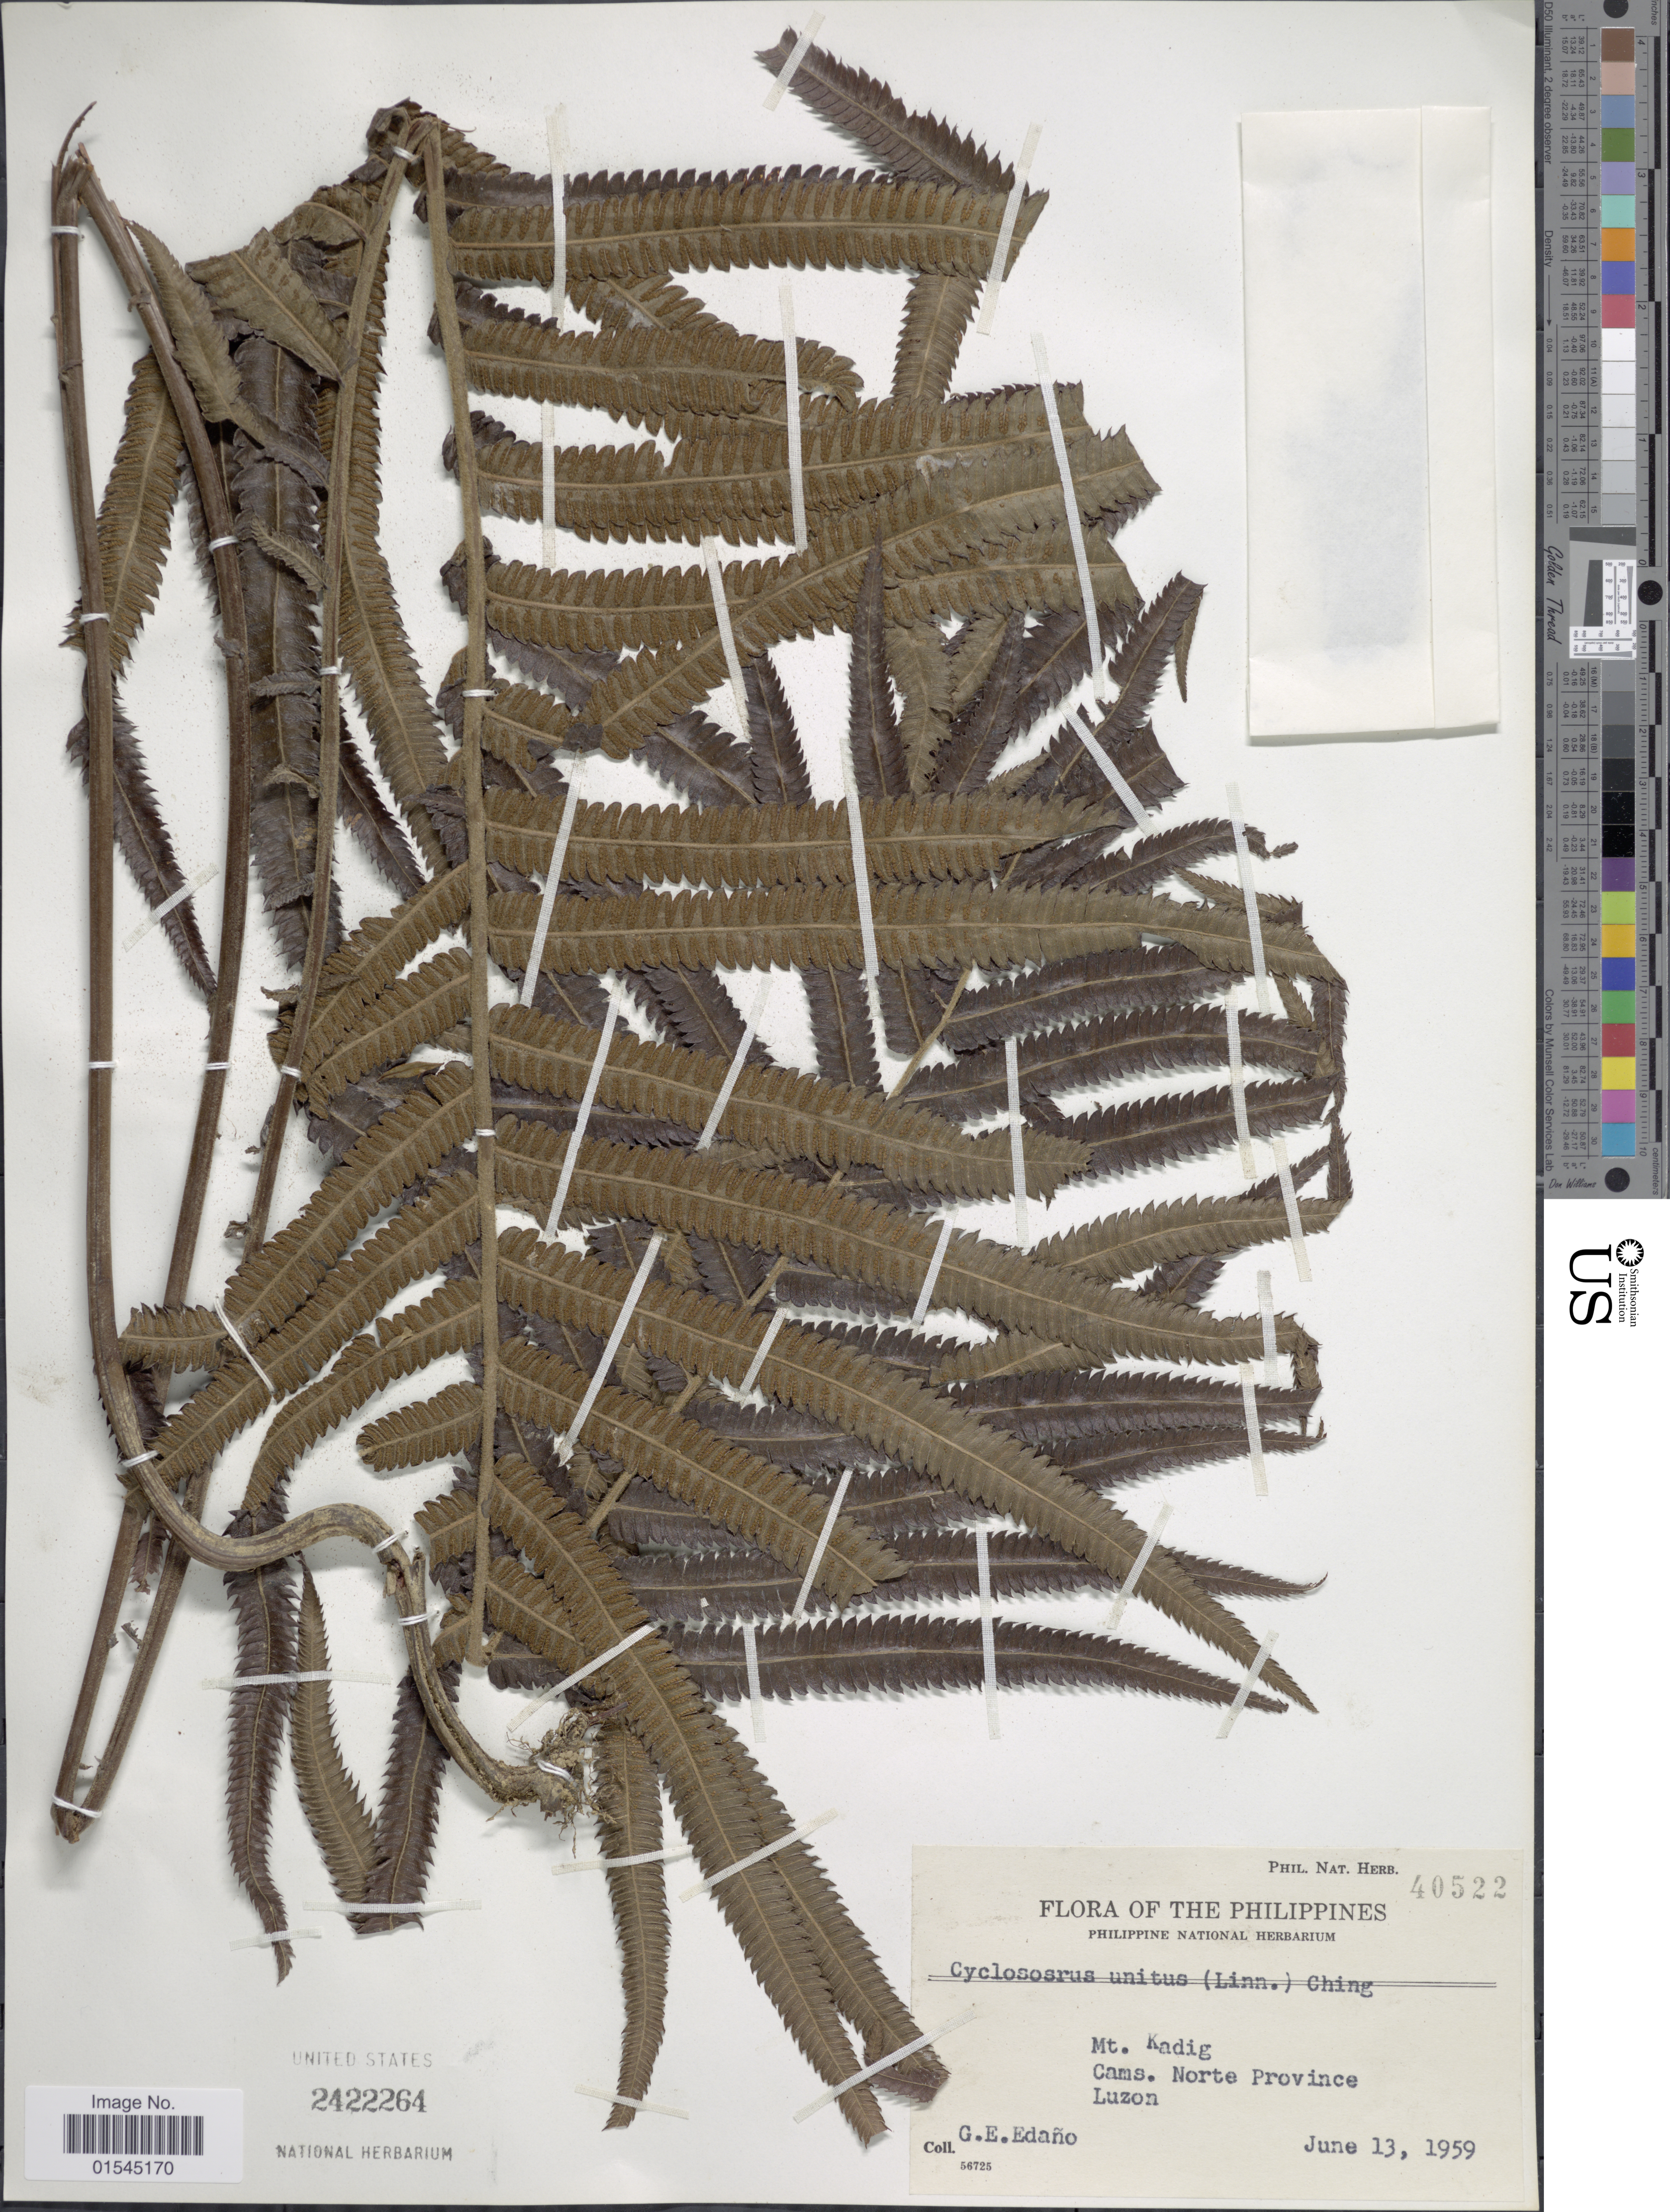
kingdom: Plantae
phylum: Tracheophyta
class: Polypodiopsida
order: Polypodiales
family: Thelypteridaceae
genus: Sphaerostephanos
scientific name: Sphaerostephanos unitus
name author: (L.) Holttum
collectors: G. E. Edaño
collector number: Phil. Nat. Herb. 40522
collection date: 1959-06-13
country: Philippines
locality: Mt. Kadig. Cams. Norte Province, Luzon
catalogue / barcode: US 2422264